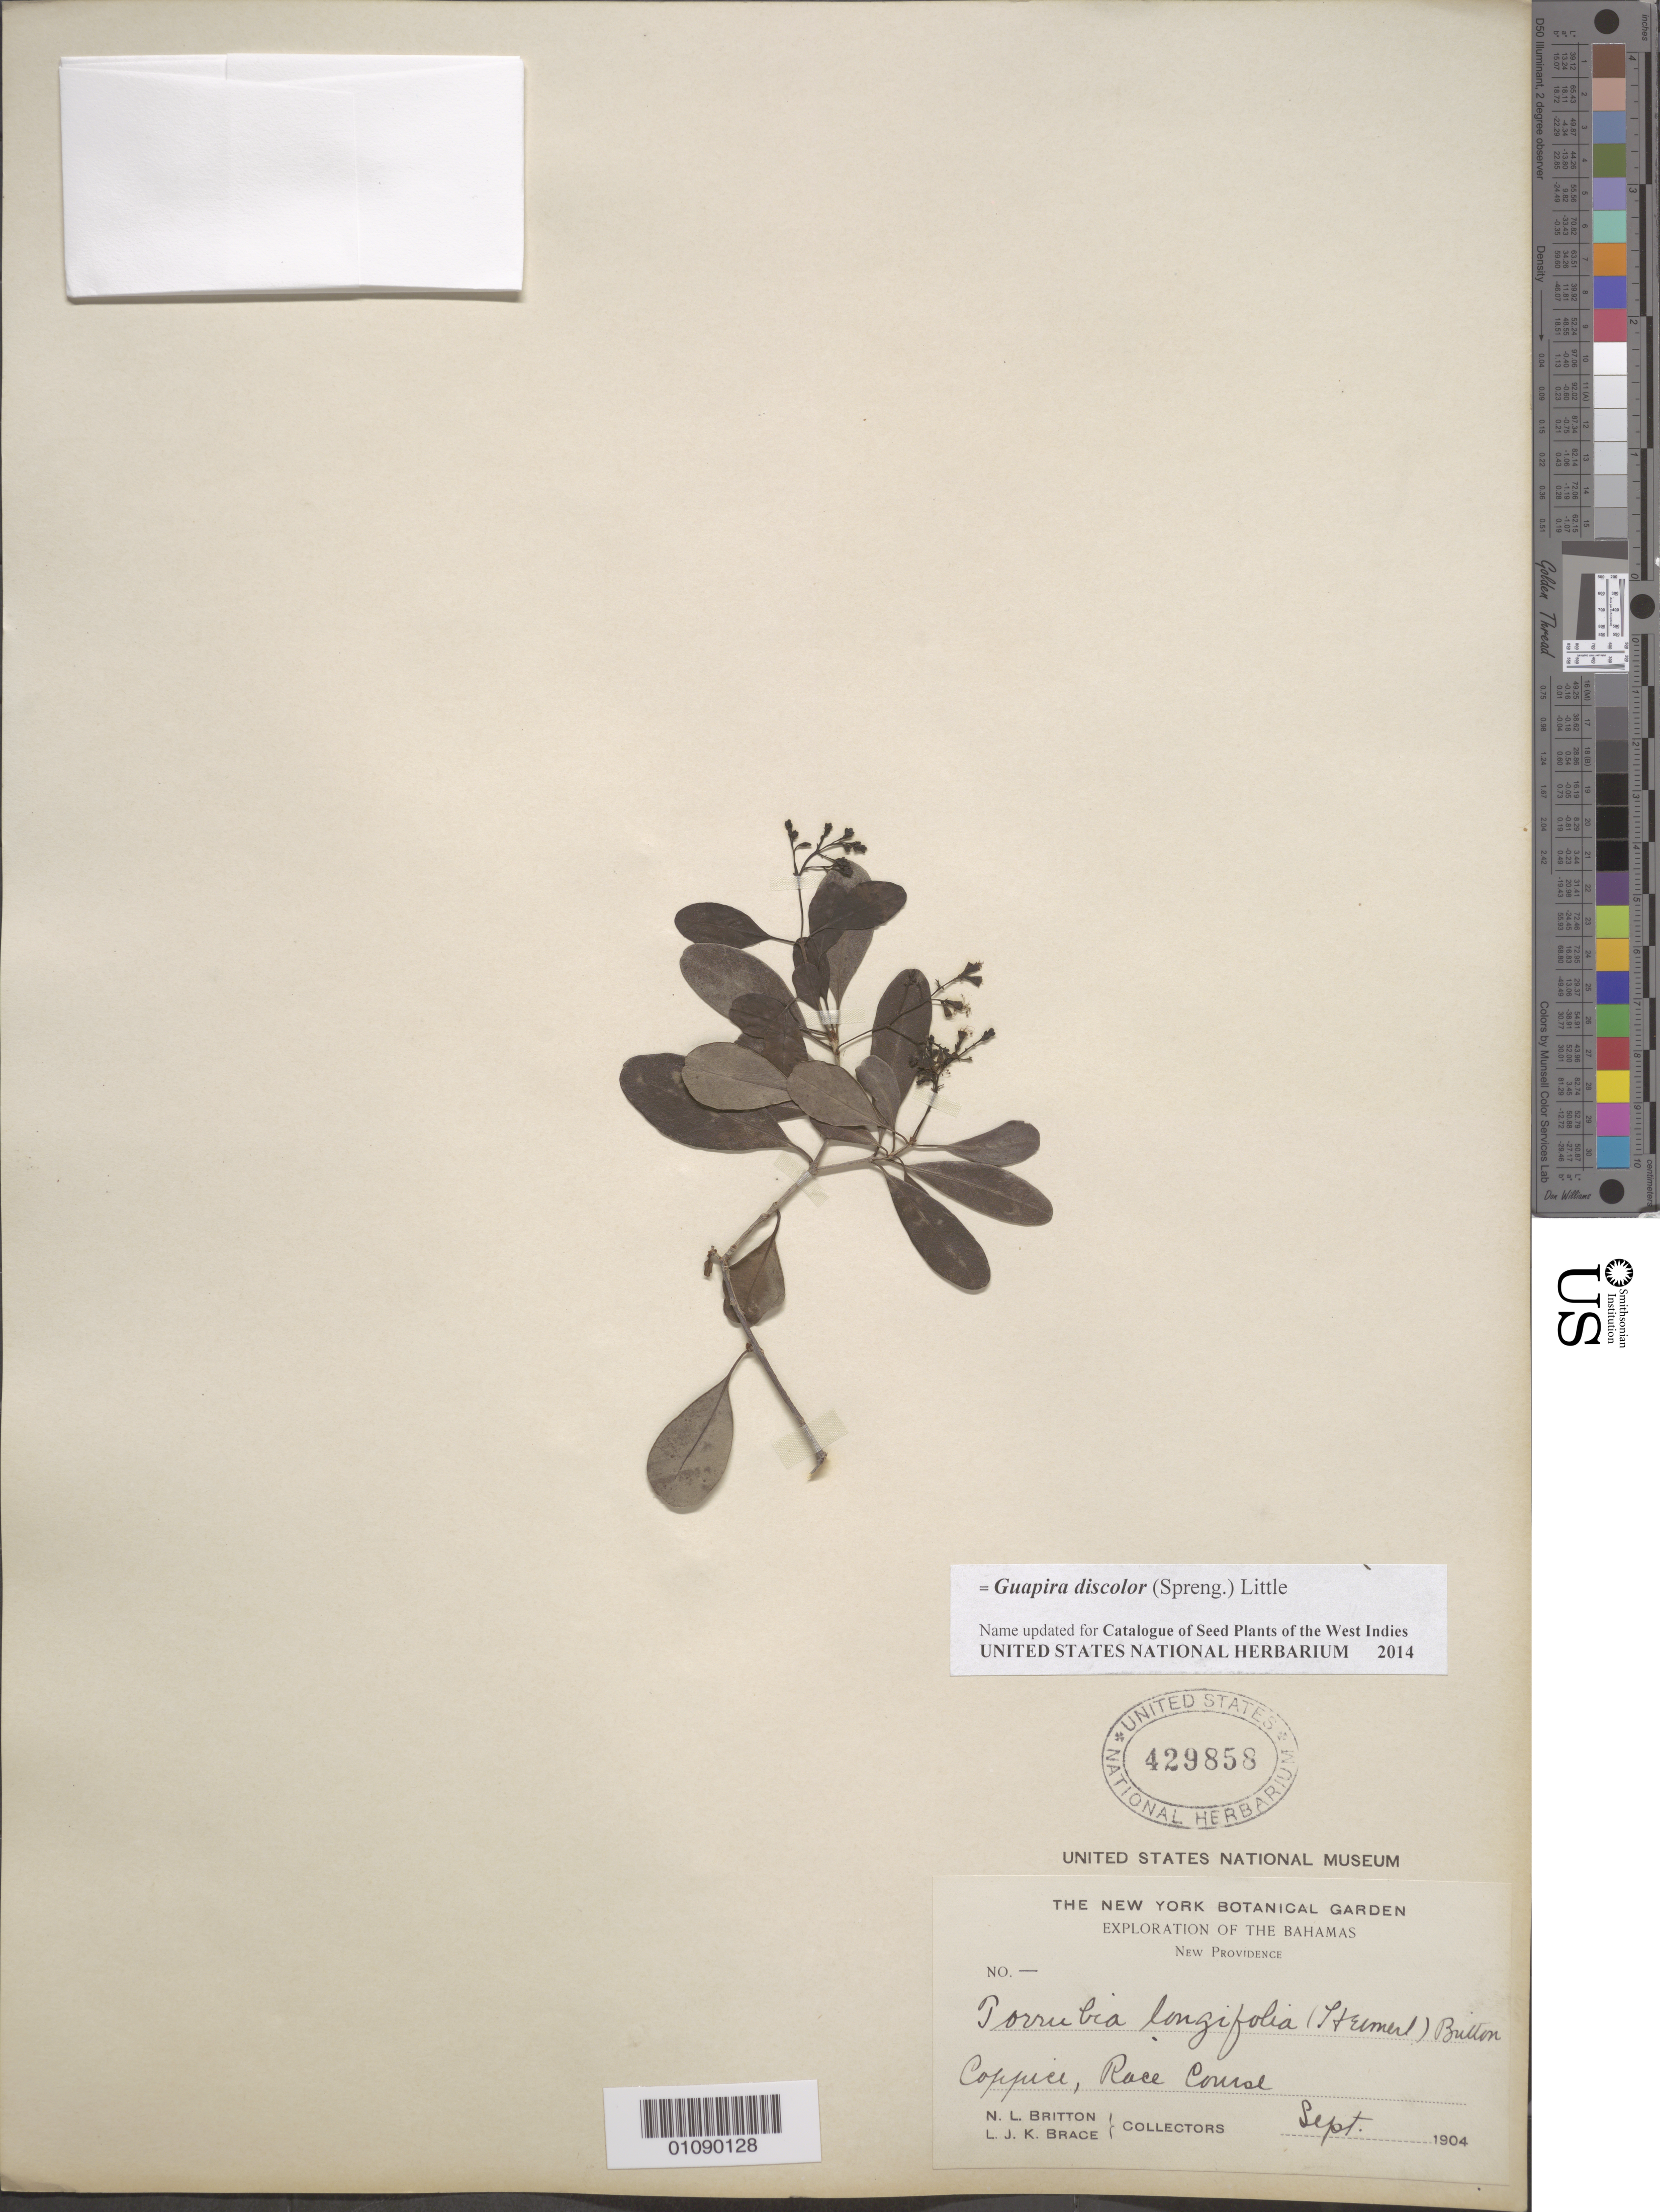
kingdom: Plantae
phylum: Tracheophyta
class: Magnoliopsida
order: Caryophyllales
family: Nyctaginaceae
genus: Guapira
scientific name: Guapira discolor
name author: (Spreng.) Little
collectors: N. Britton & L. J. K. Brace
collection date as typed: Sep 1904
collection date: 1904-09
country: Bahamas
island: New Providence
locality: Vew Providence, race course.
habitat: Coppice.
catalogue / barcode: US 429858